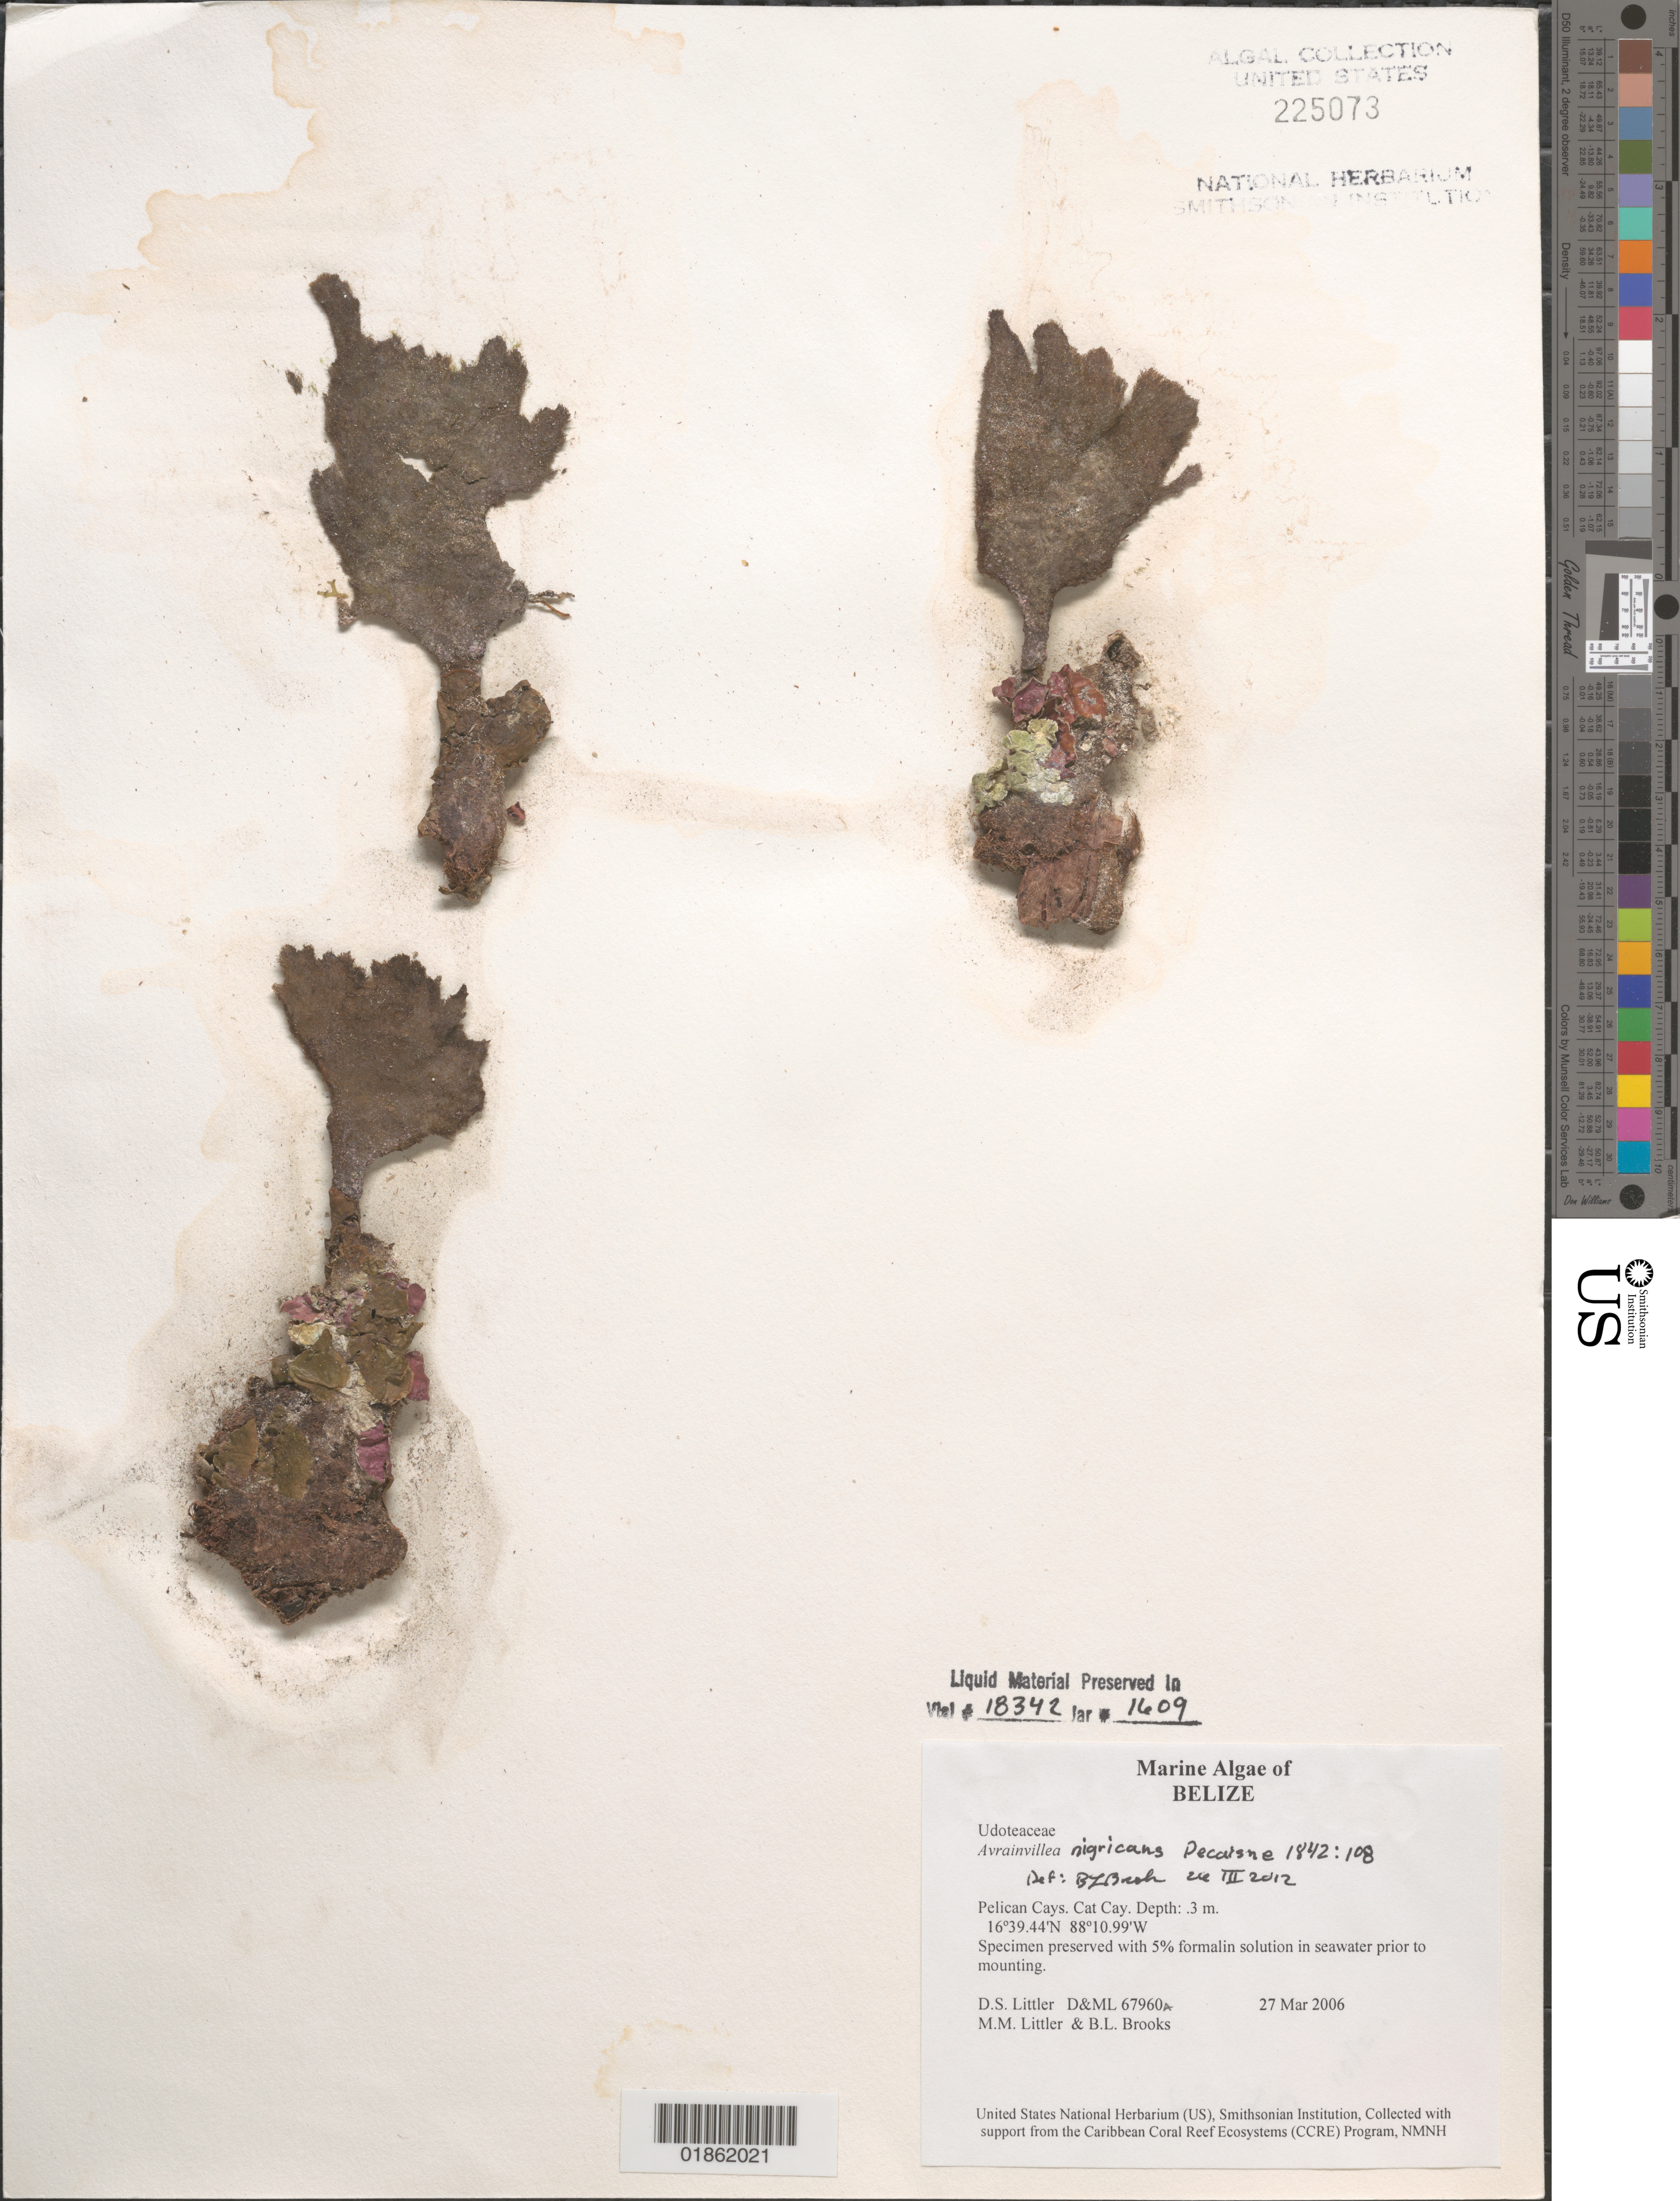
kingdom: Plantae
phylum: Chlorophyta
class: Ulvophyceae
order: Bryopsidales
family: Dichotomosiphonaceae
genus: Avrainvillea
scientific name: Avrainvillea nigricans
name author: Decne.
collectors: D. S. Littler & M. M. Littler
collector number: D&ML 67960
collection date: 2006-03-27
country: Belize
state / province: Stann Creek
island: Fisherman's Cay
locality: Pelican Cays. Fisherman's Cay. Great Bay.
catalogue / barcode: US 225073